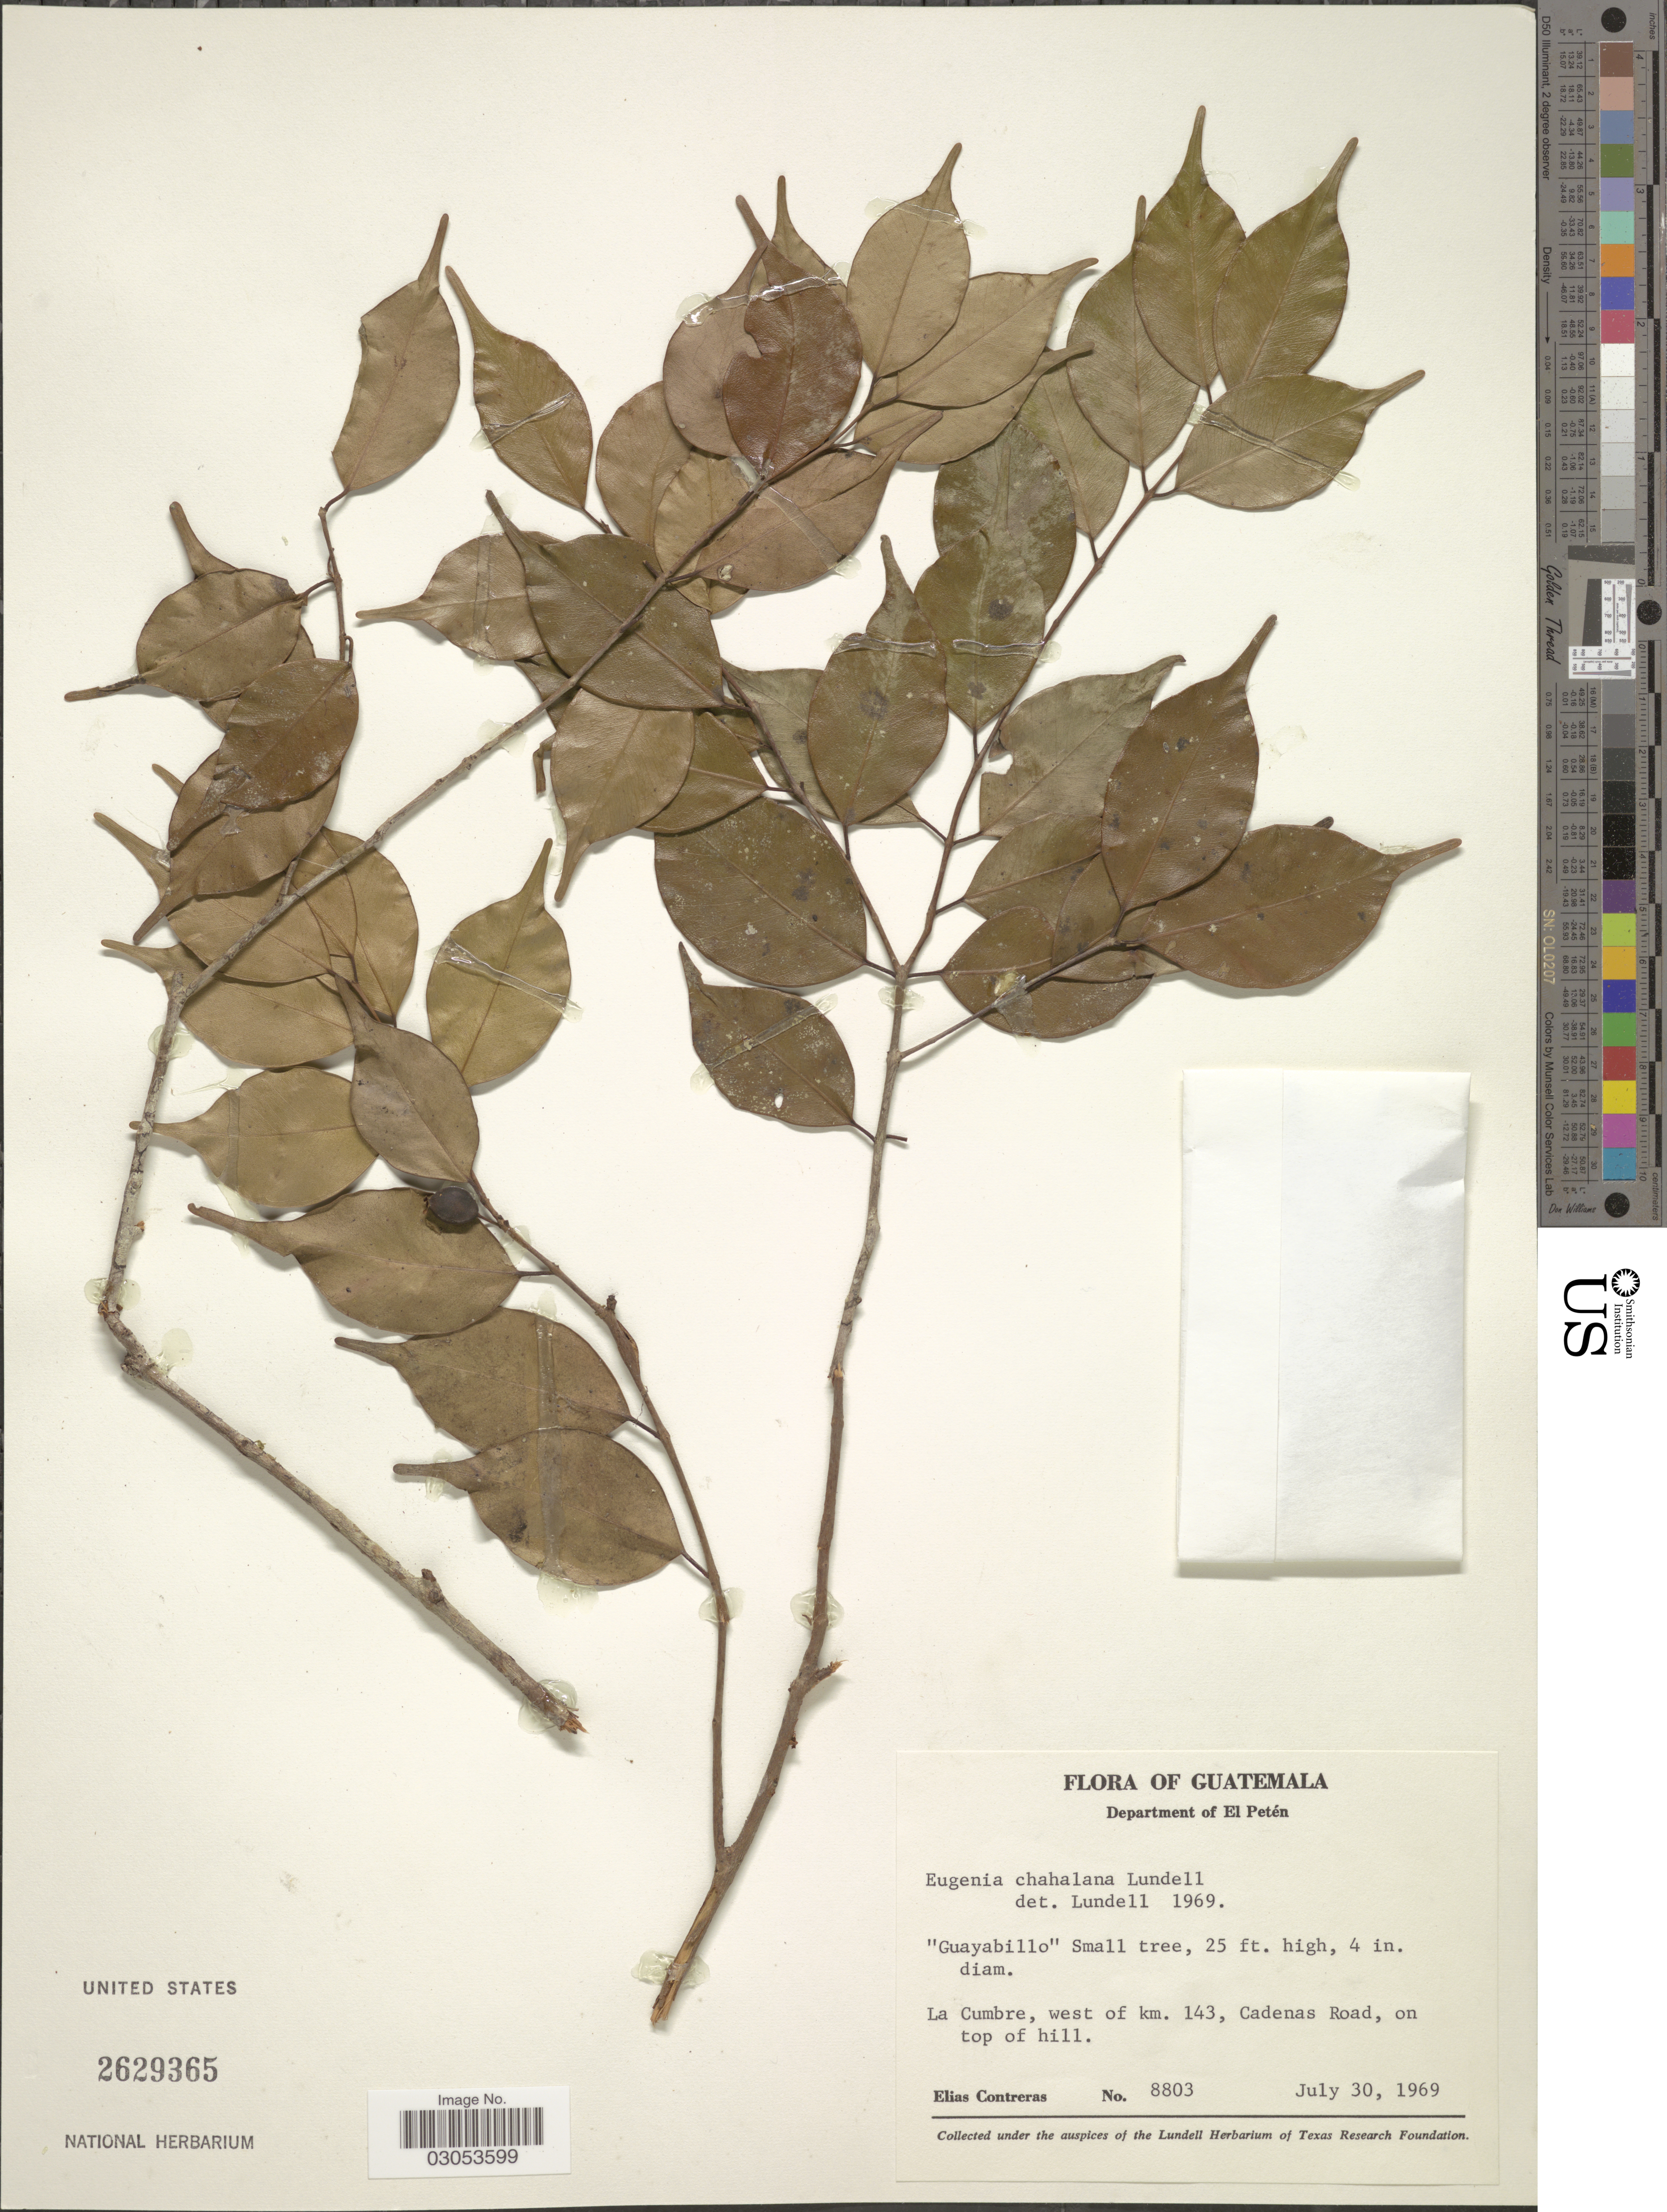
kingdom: Plantae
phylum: Tracheophyta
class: Magnoliopsida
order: Myrtales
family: Myrtaceae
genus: Eugenia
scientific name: Eugenia chahalana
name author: Lundell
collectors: E. Contreras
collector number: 8803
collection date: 1969-07-30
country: Guatemala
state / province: El Petén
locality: Department of El Petén. La Cumbre, west of km. 143, Cadenas Road, on top of hill.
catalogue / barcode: US 2629365